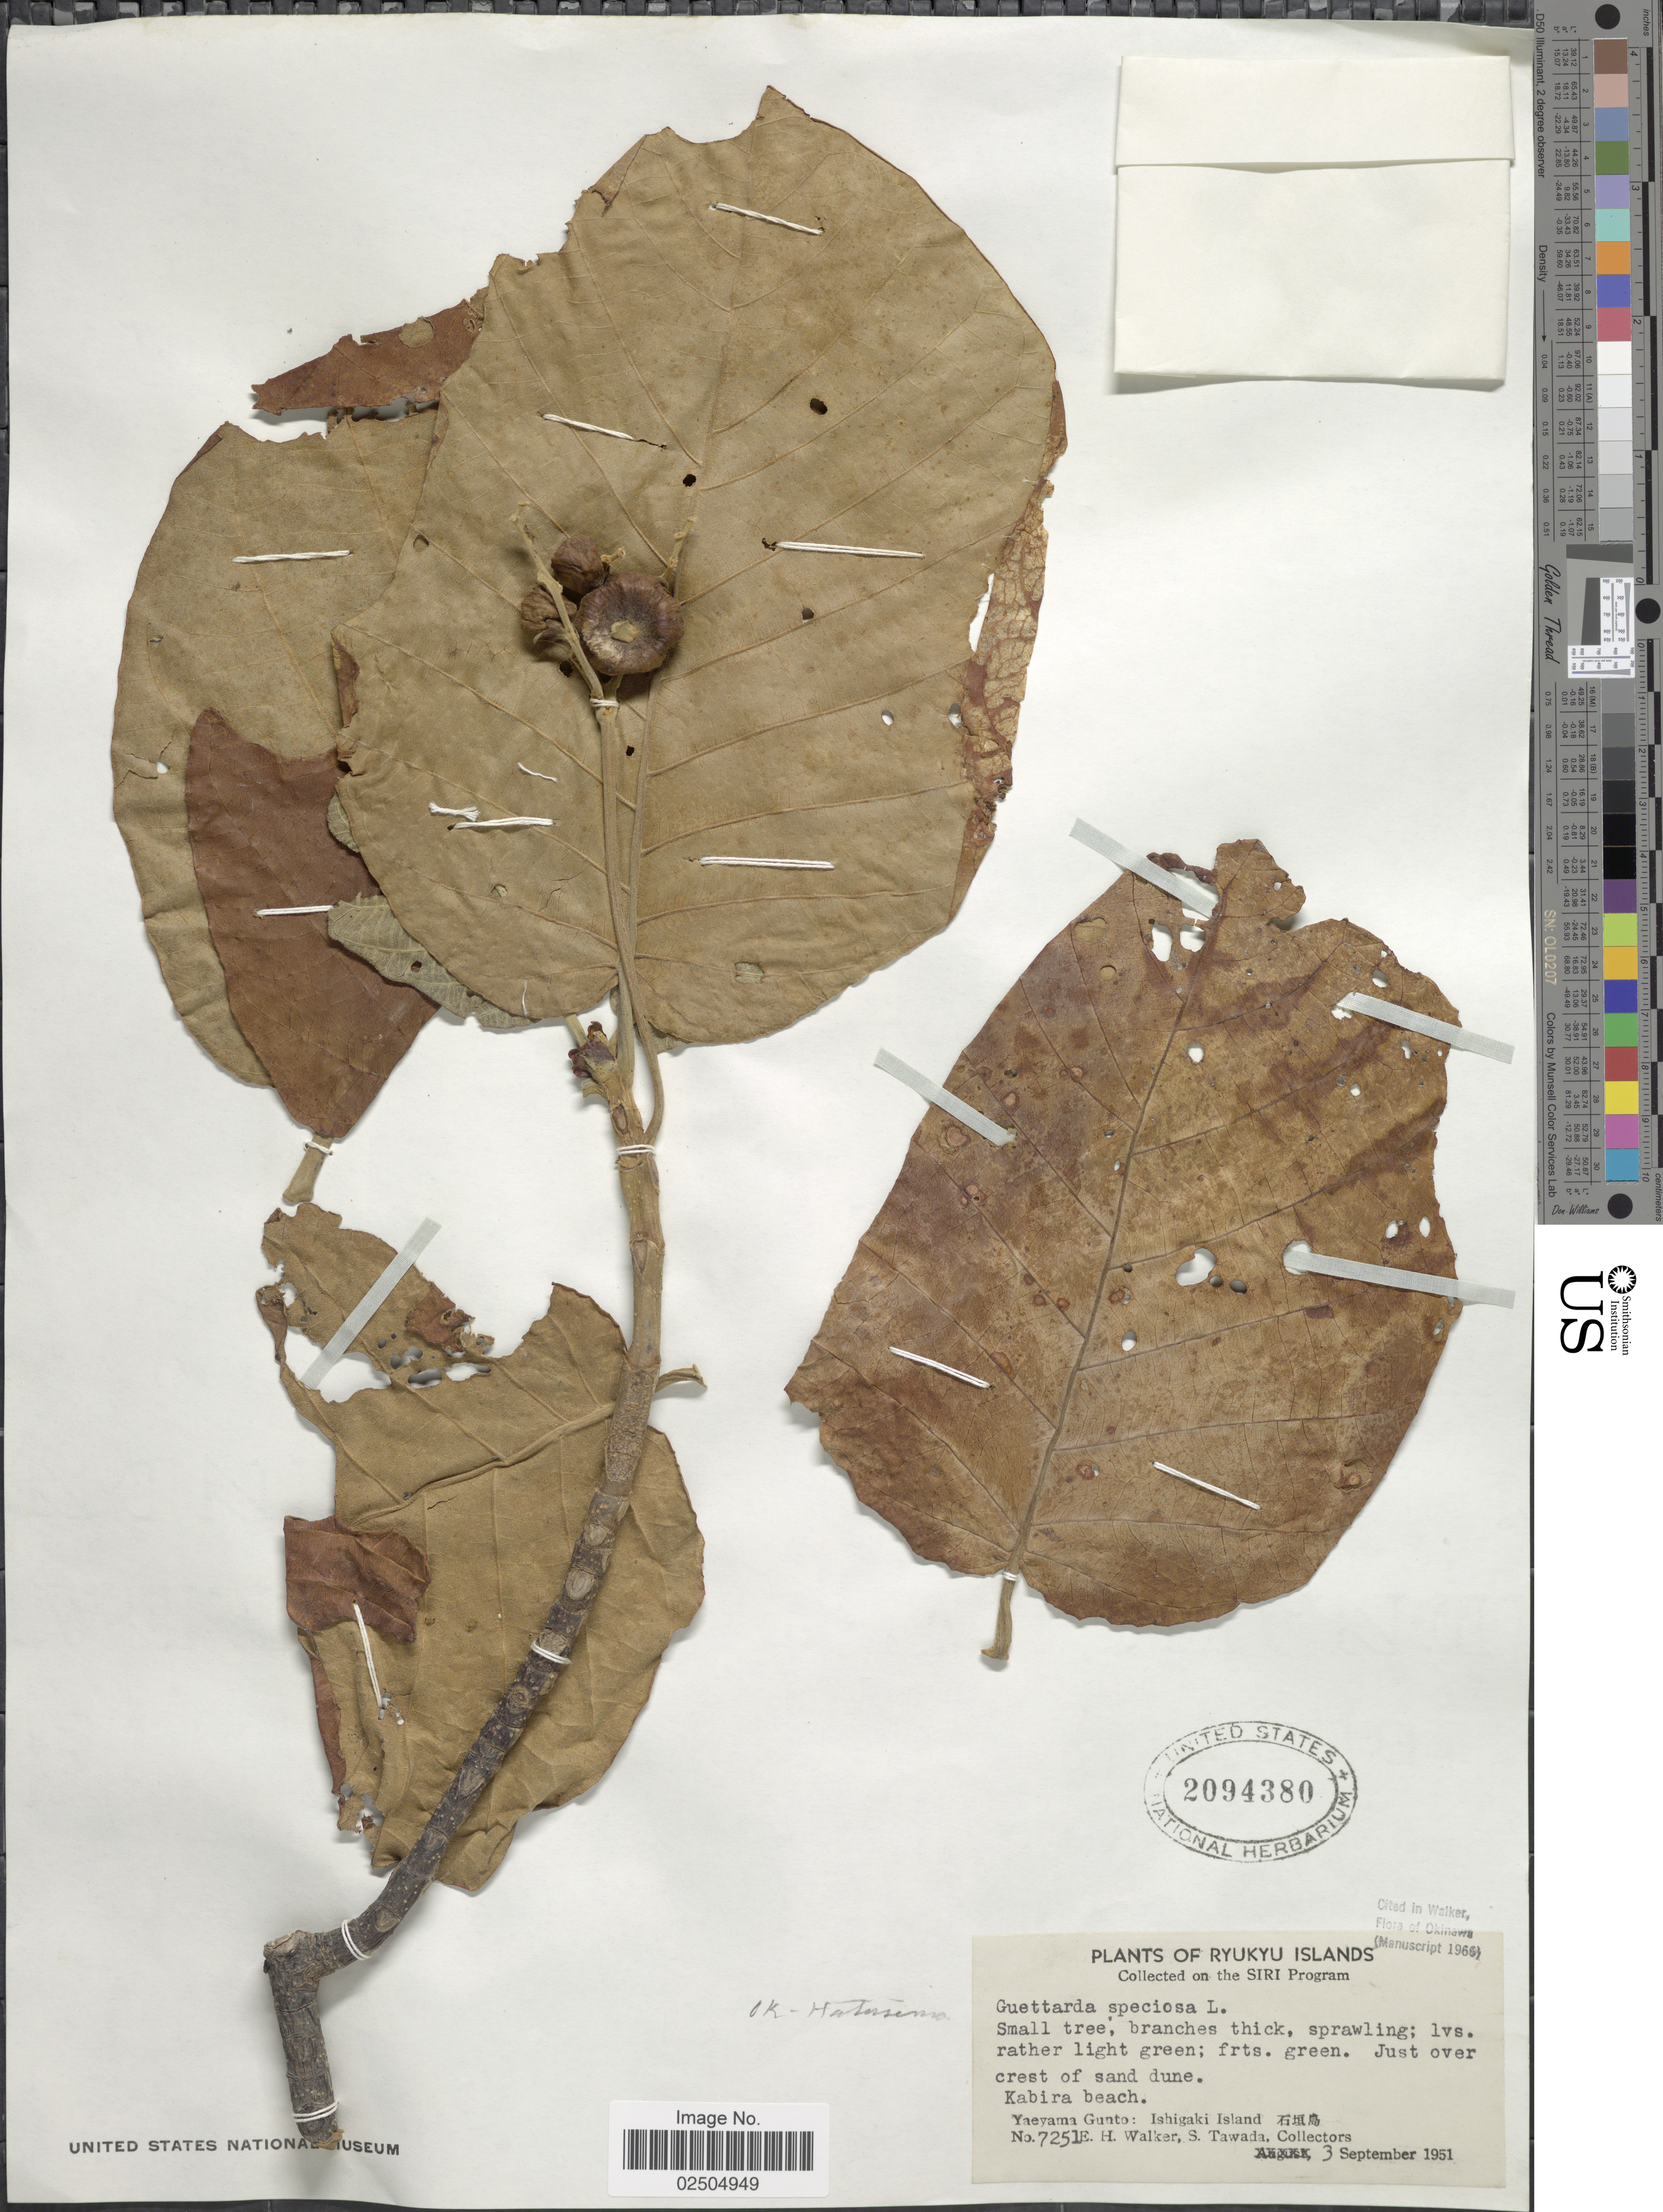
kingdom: Plantae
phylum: Tracheophyta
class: Magnoliopsida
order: Gentianales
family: Rubiaceae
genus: Guettarda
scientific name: Guettarda speciosa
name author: L.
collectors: E. H. Walker & S. Tawada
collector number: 7251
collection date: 1951-09-03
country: Japan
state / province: Okinawa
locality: Kabira beach, Yaeyama Gunto: Ishigaki Island, Just over crest of sand dune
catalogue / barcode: US 2094380